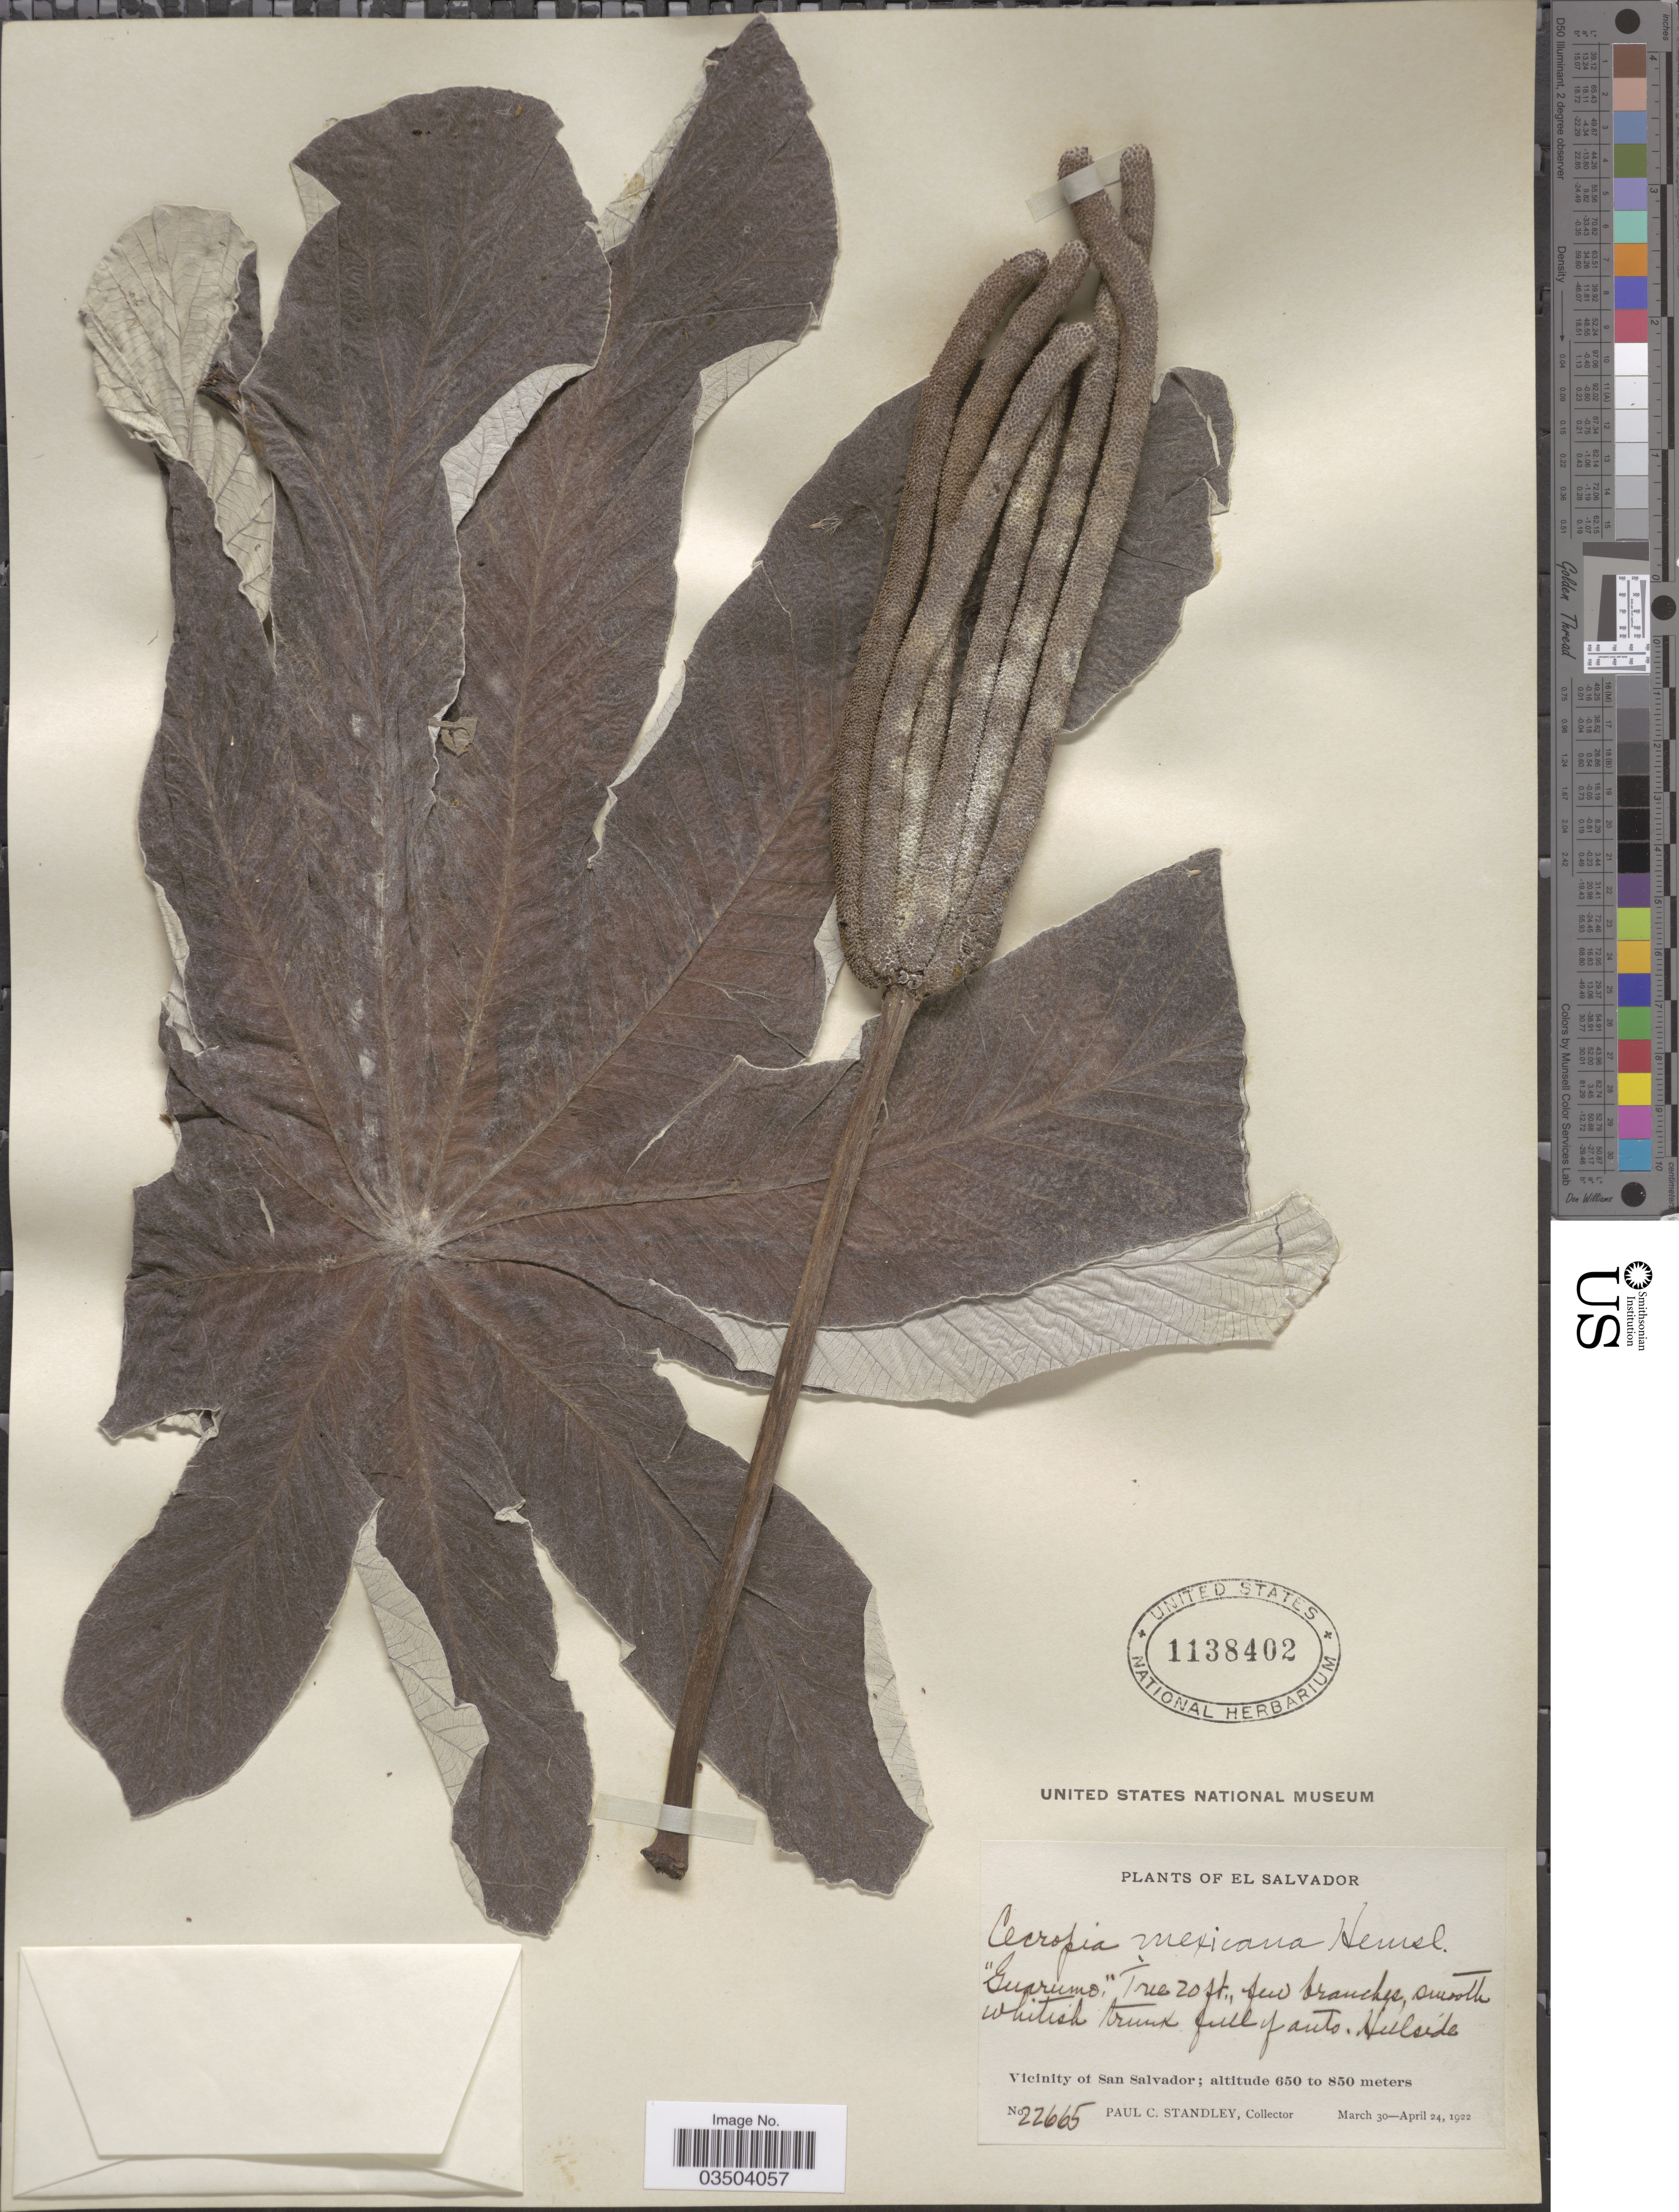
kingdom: Plantae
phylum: Tracheophyta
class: Magnoliopsida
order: Rosales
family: Urticaceae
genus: Cecropia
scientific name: Cecropia obtusifolia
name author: Bertol.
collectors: P. C. Standley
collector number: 22665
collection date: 1922-03-30/1922-04-24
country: El Salvador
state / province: San Salvador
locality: Vicinity of San Salvador.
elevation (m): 650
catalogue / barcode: US 1138402